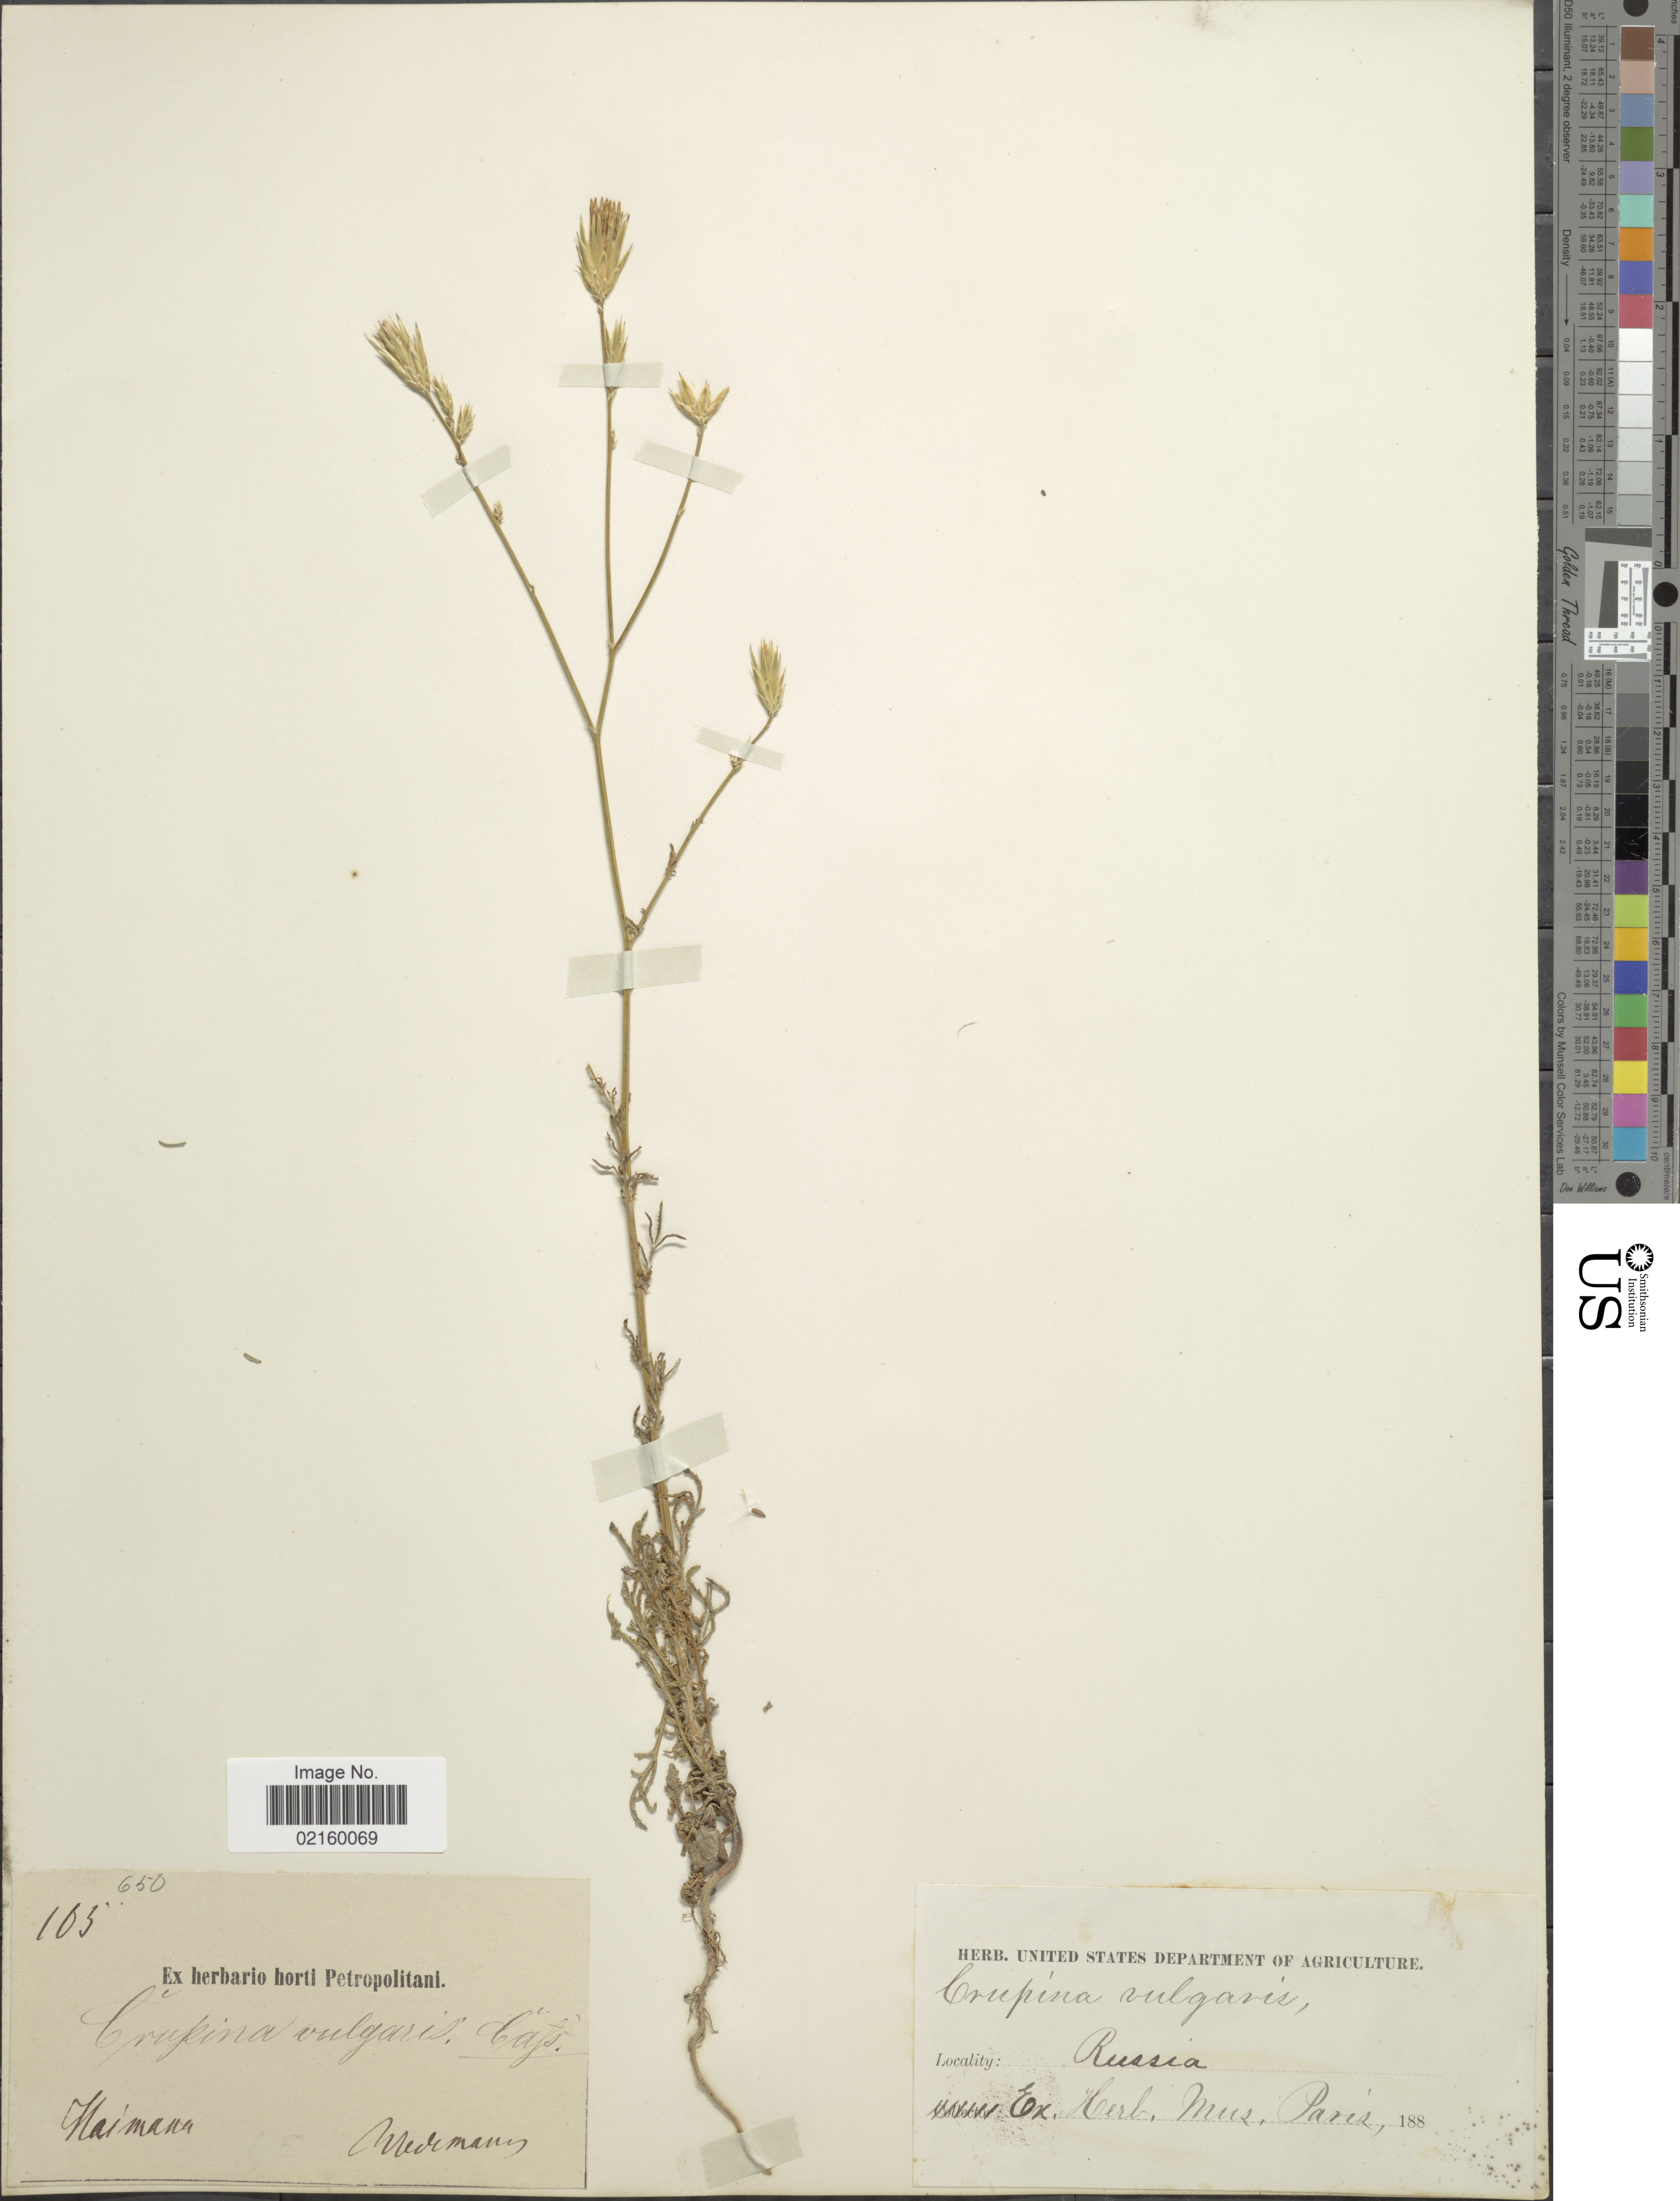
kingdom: Plantae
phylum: Tracheophyta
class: Magnoliopsida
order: Asterales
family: Asteraceae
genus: Crupina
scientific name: Crupina vulgaris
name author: Pers. ex Cass.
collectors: Medemang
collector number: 165*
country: Turkey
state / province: Ankara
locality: Russia, Haimana (Haymana)